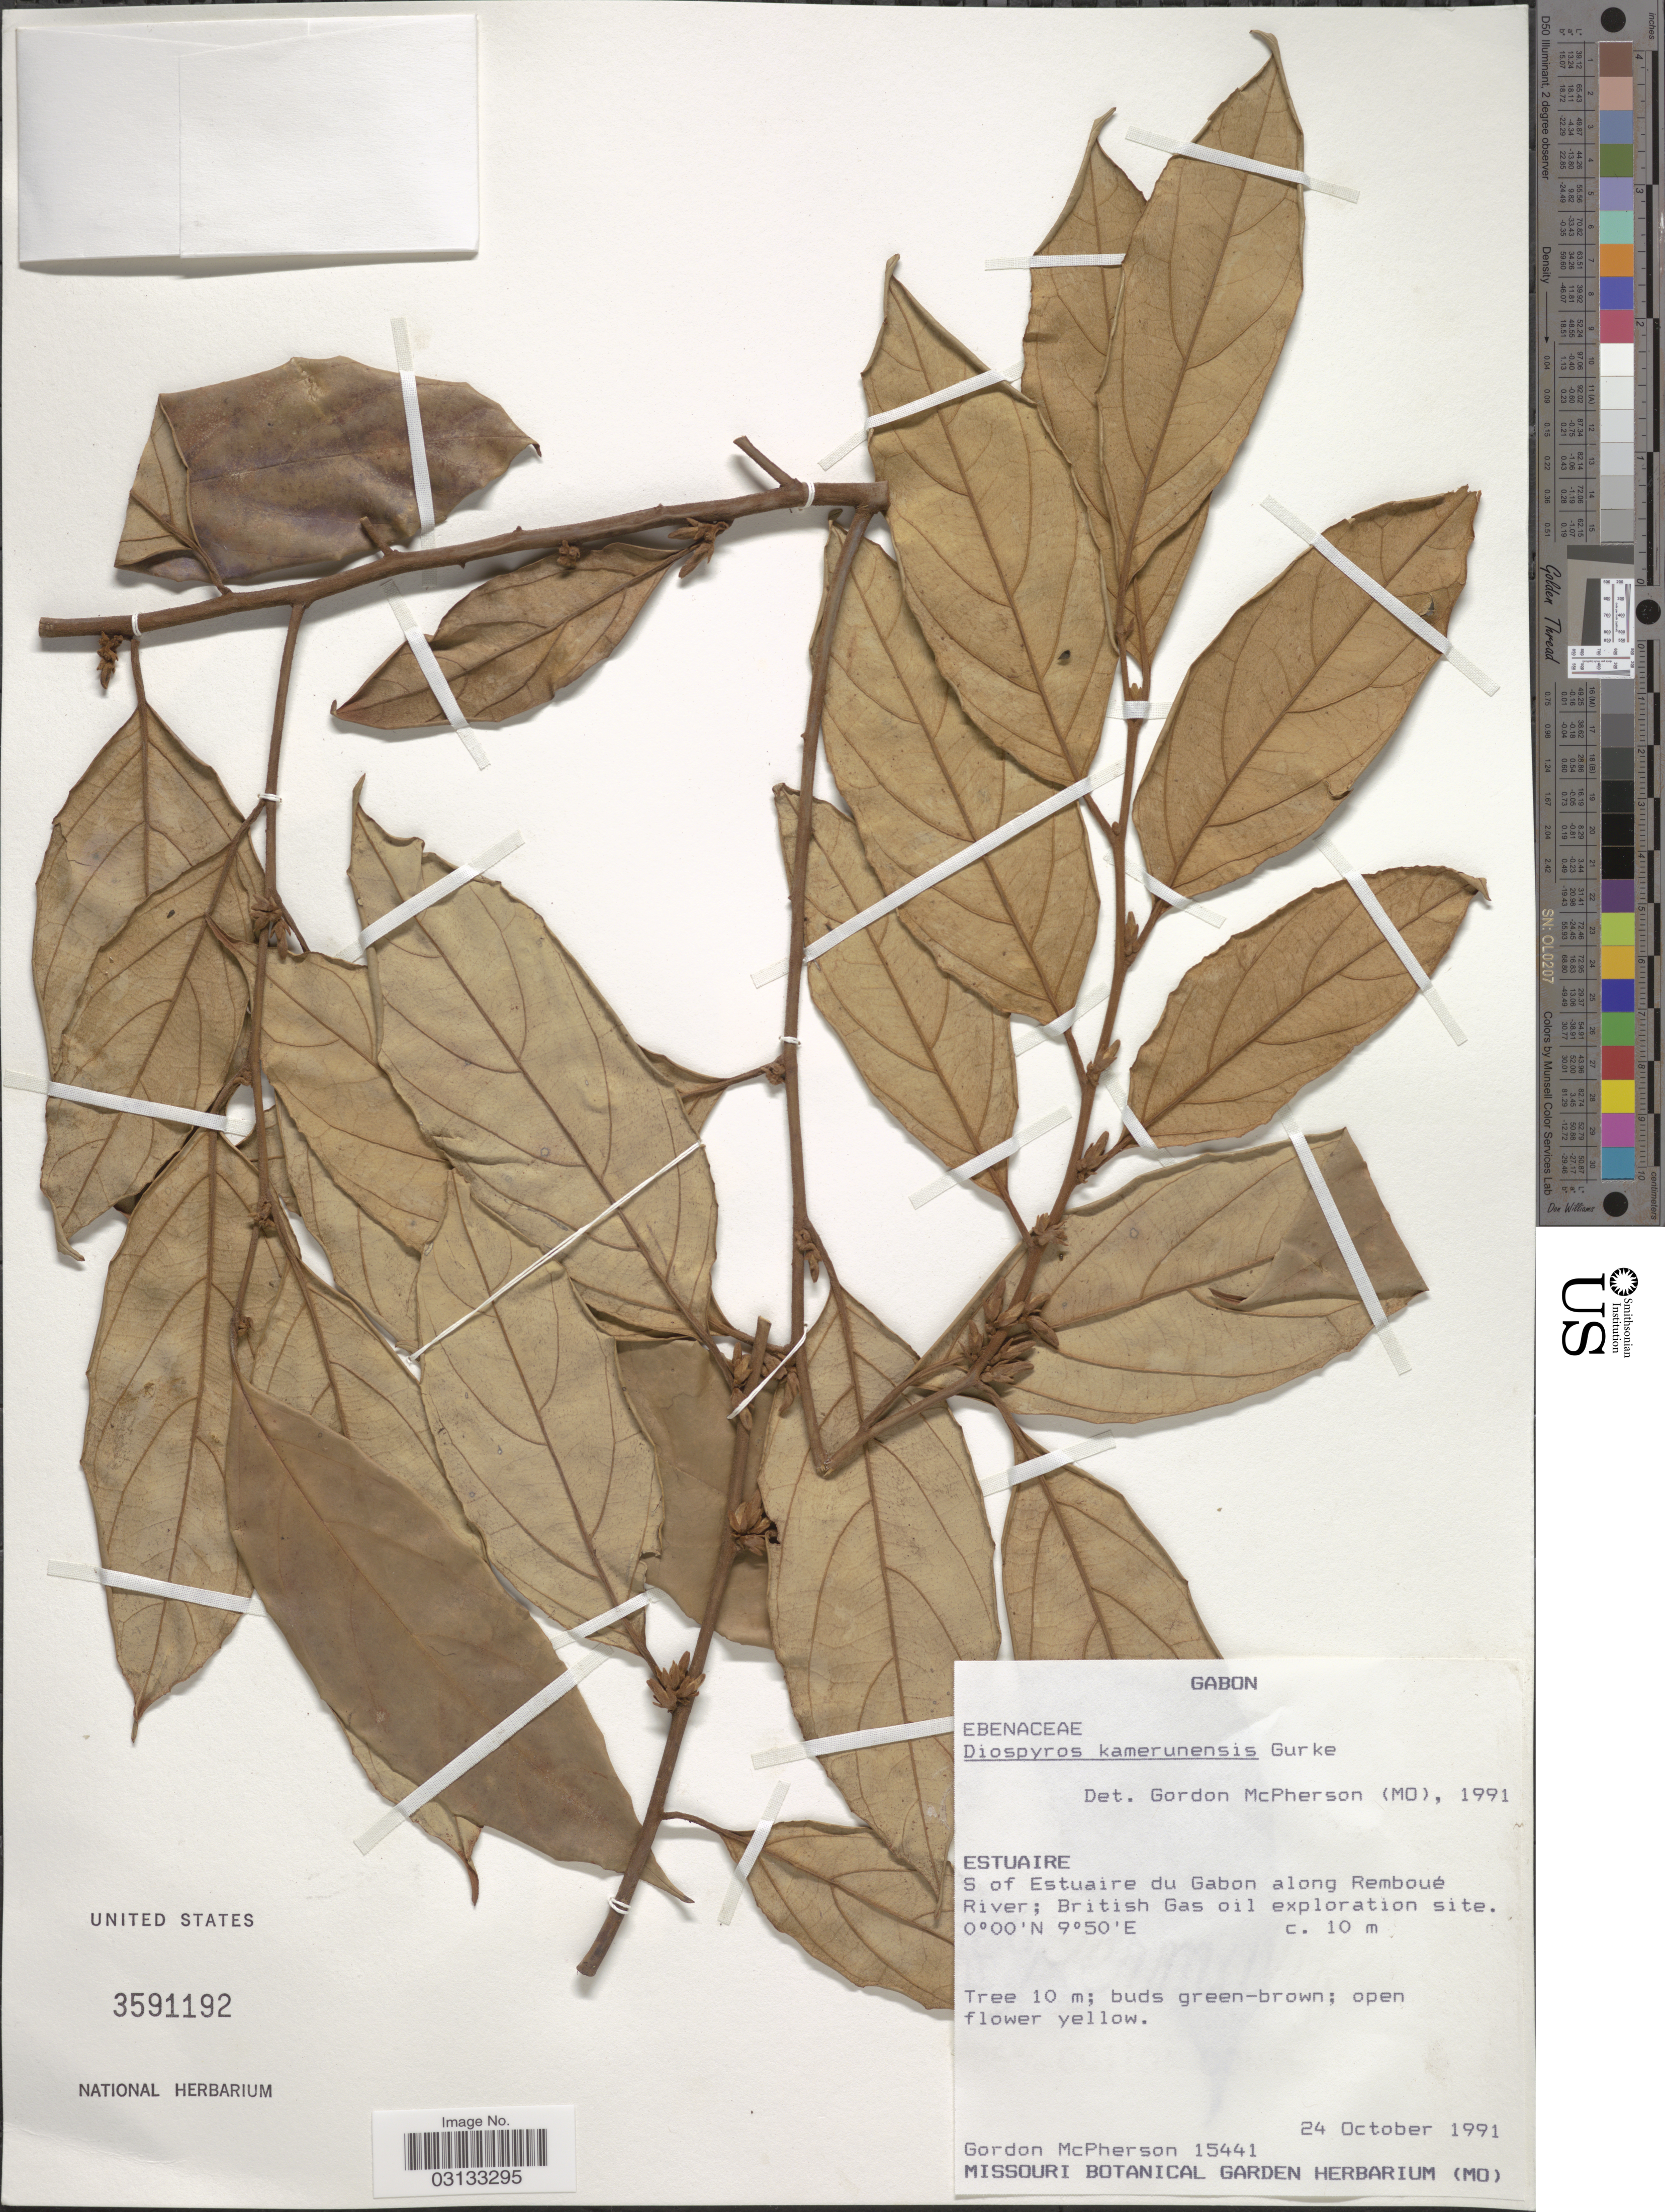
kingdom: Plantae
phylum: Tracheophyta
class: Magnoliopsida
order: Ericales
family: Ebenaceae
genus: Diospyros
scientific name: Diospyros kamerunensis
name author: Gürke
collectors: G. D. McPherson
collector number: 15441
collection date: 1991-10-24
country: Gabon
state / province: Estuaire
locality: S of Estuaire du Gabon along Remboué River; British Gas oil exploration site.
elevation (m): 10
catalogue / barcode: US 3591192